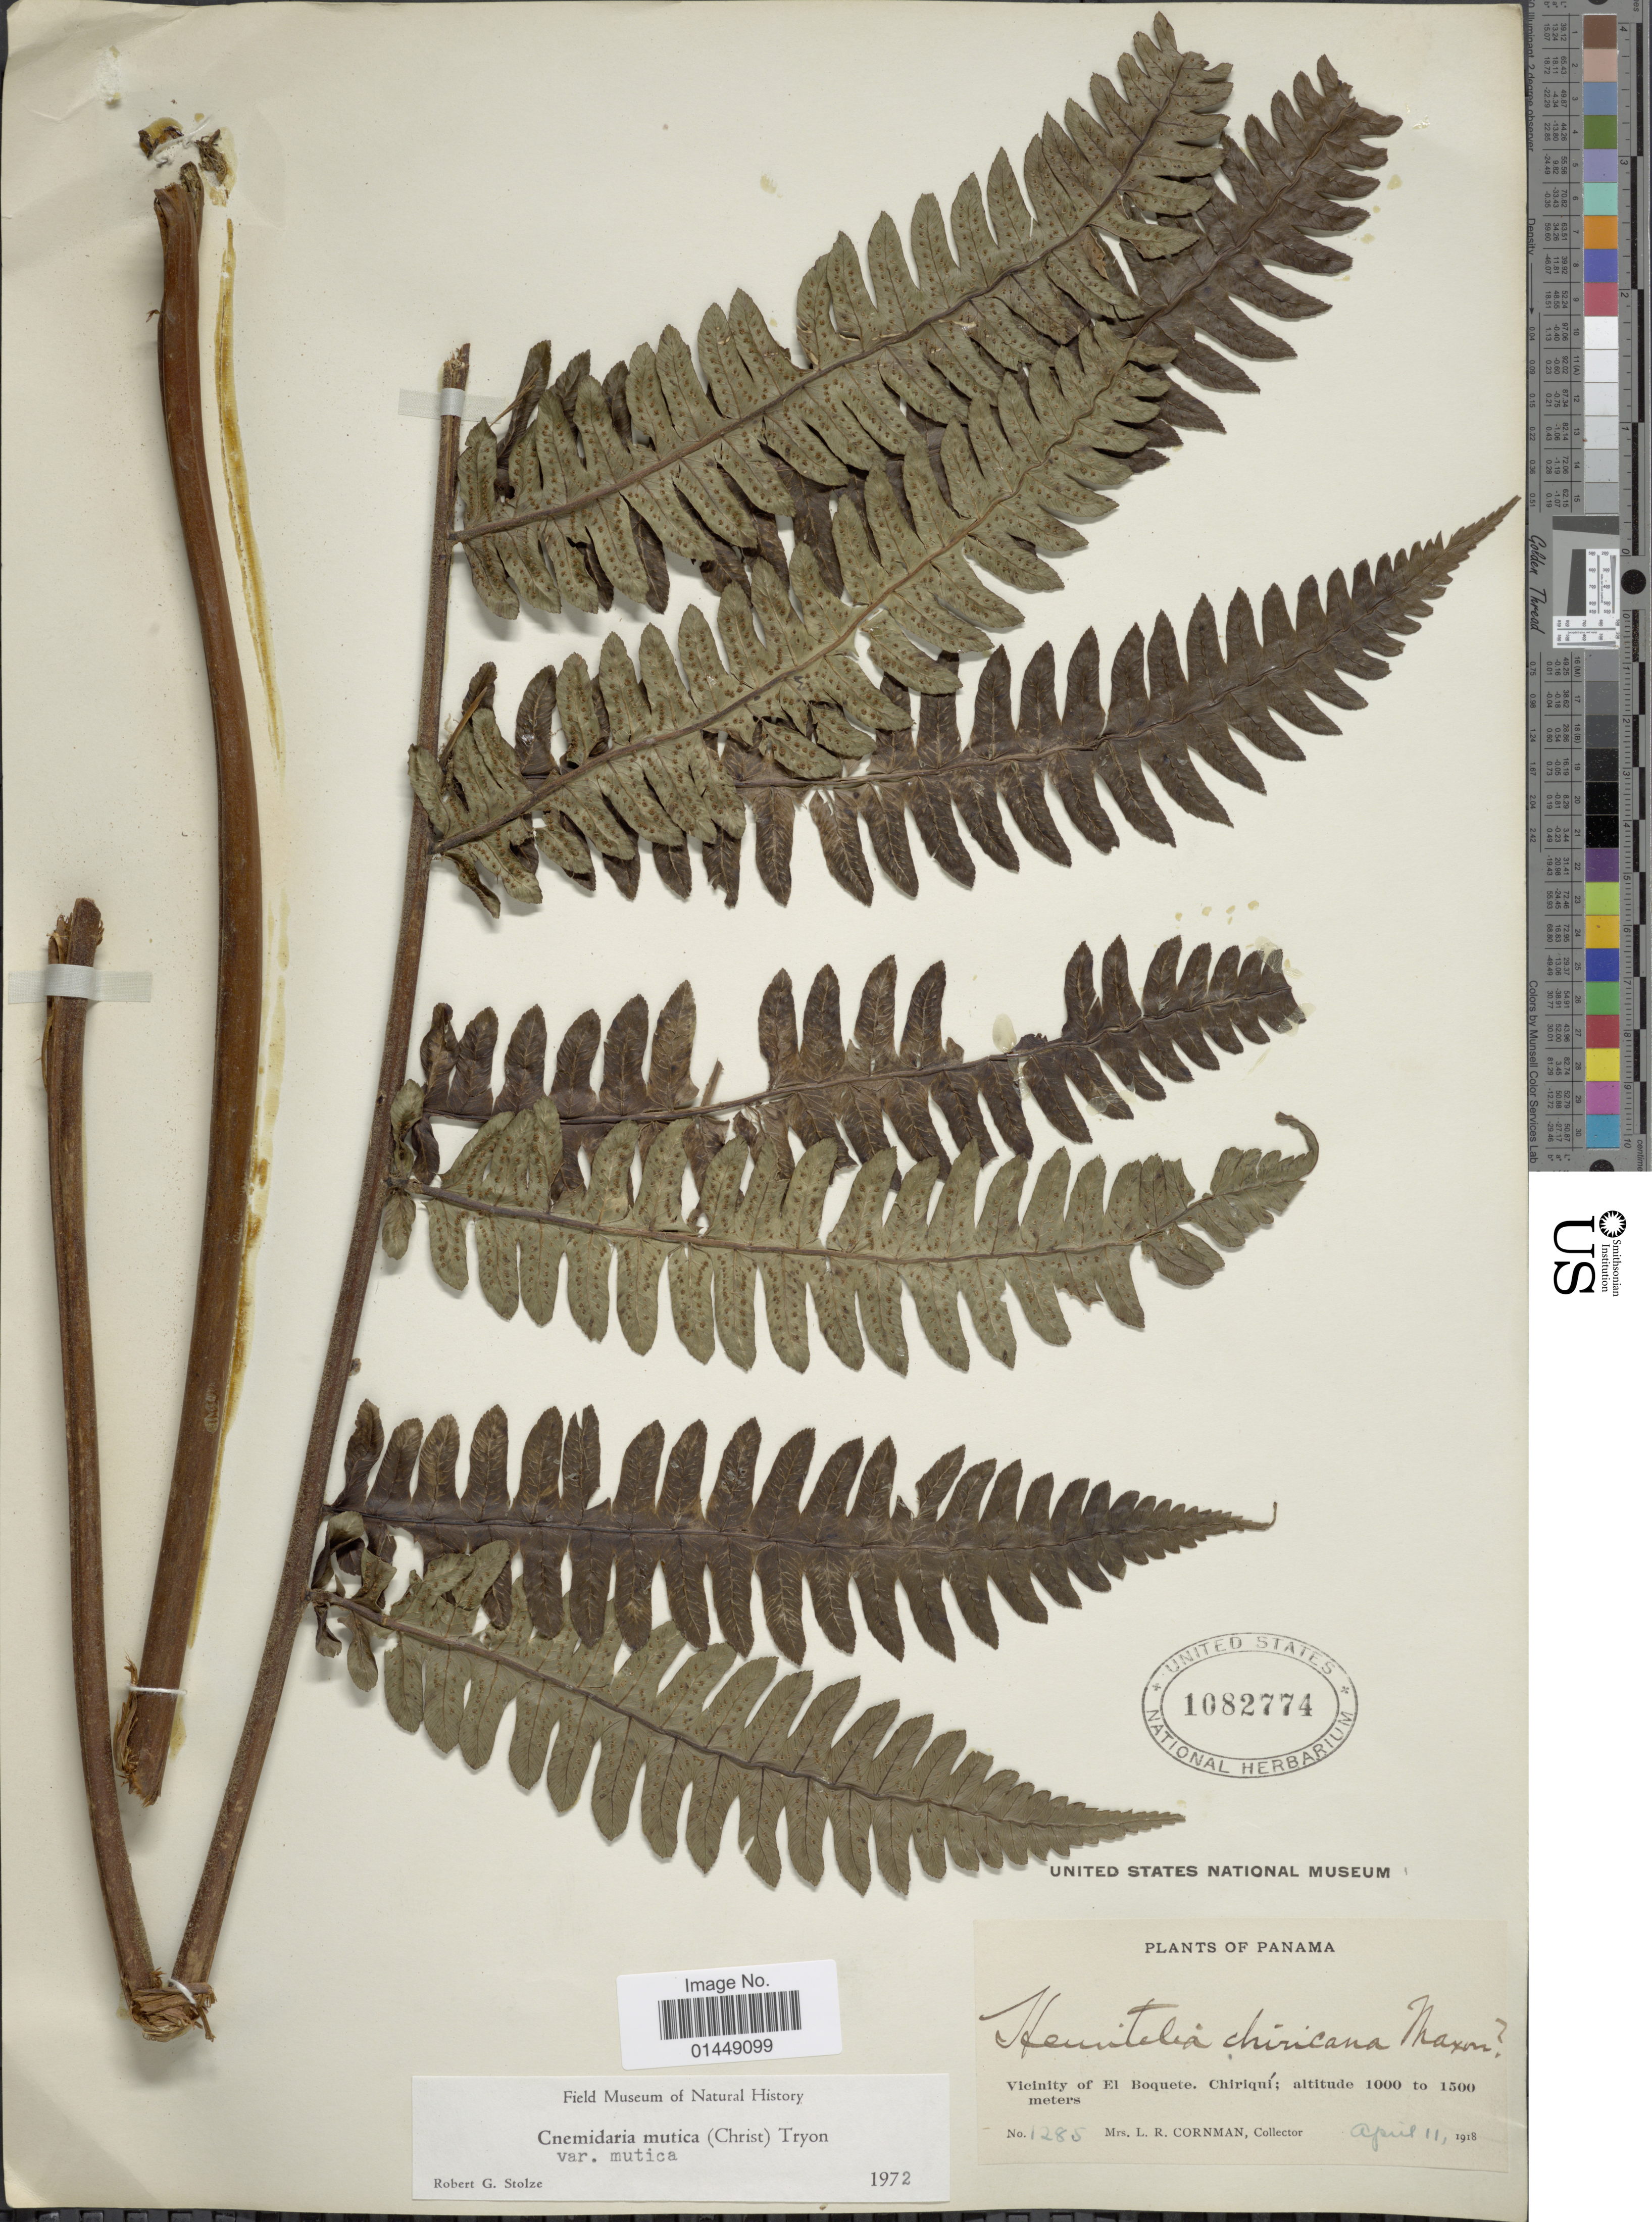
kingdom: Plantae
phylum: Tracheophyta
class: Polypodiopsida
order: Cyatheales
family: Cyatheaceae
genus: Cyathea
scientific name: Cyathea mutica var. mutica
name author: (Christ) Domin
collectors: L. Cornman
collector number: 1285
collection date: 1918-04-11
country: Panama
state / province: Chiriqui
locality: Vicinity of El Boquete. Chiriquí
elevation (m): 1000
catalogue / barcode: US 1082774